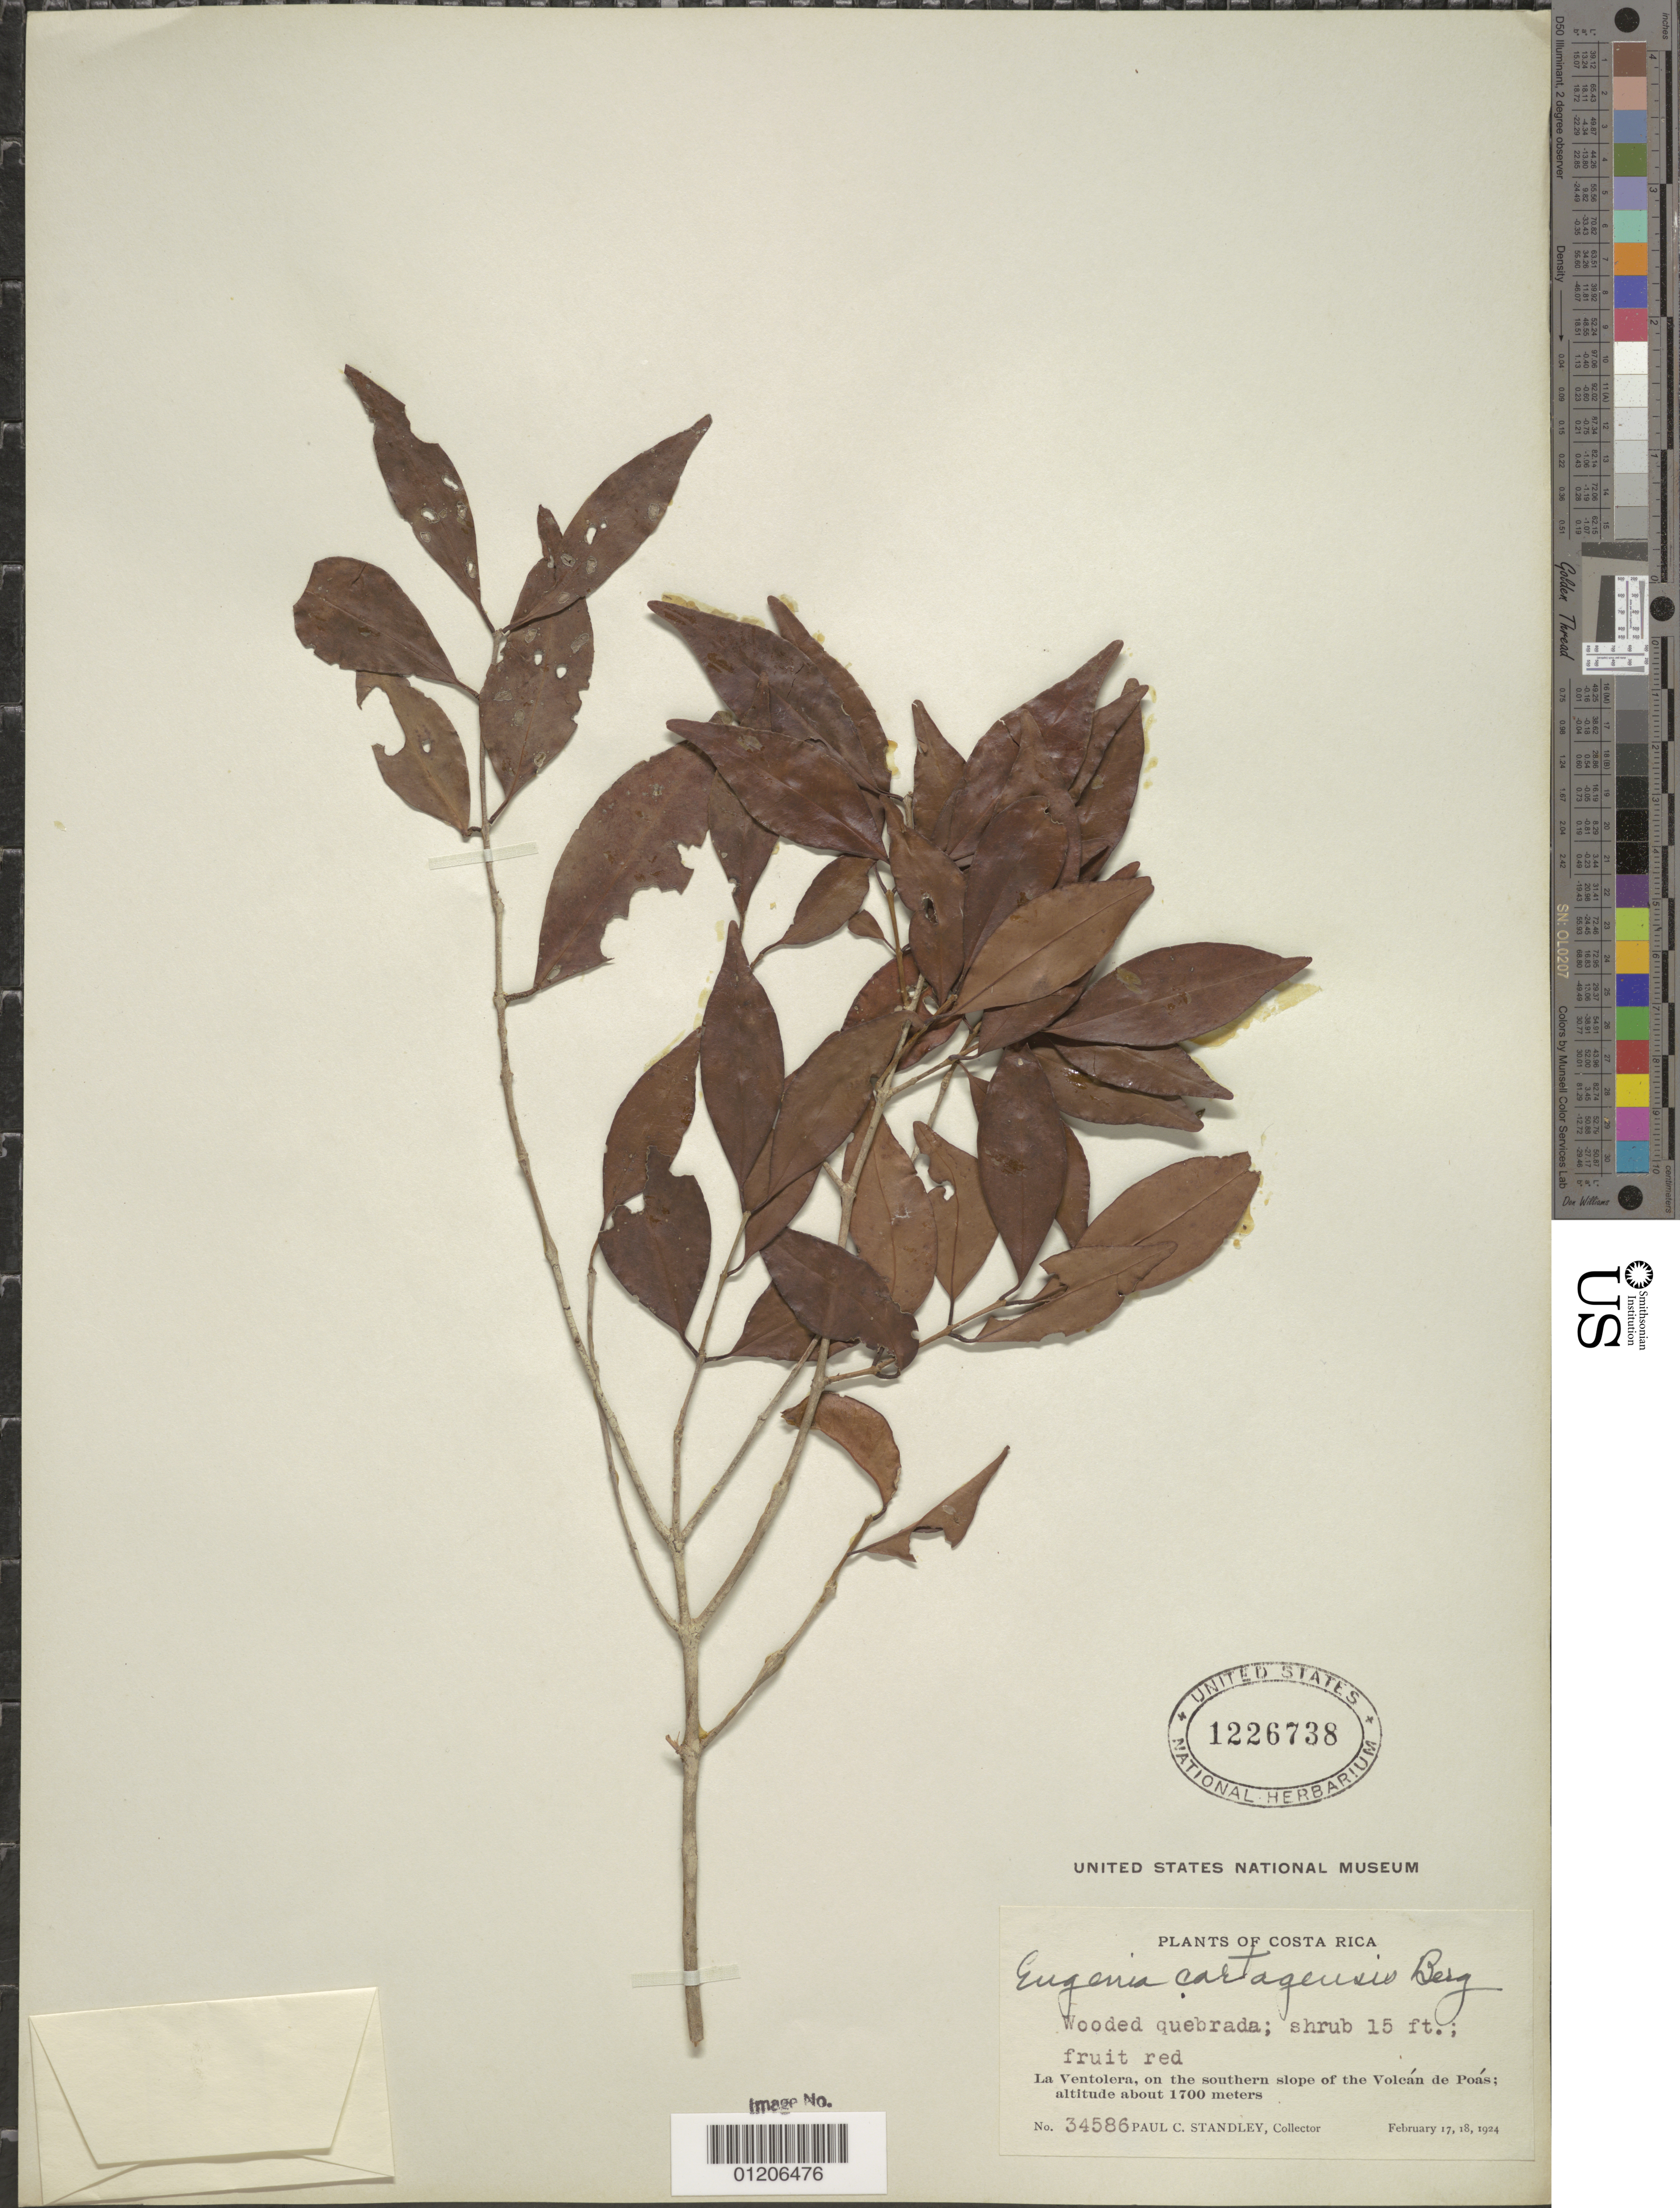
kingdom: Plantae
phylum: Tracheophyta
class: Magnoliopsida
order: Myrtales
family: Myrtaceae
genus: Eugenia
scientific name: Eugenia cartagensis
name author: O. Berg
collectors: P. C. Standley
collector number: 34586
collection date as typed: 17 Feb 1924 and 18 Feb 1924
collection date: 1924-02-17,1924-02-18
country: Costa Rica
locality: La Ventolera on southern slope of Volcan de Poás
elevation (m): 1700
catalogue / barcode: US 1226738